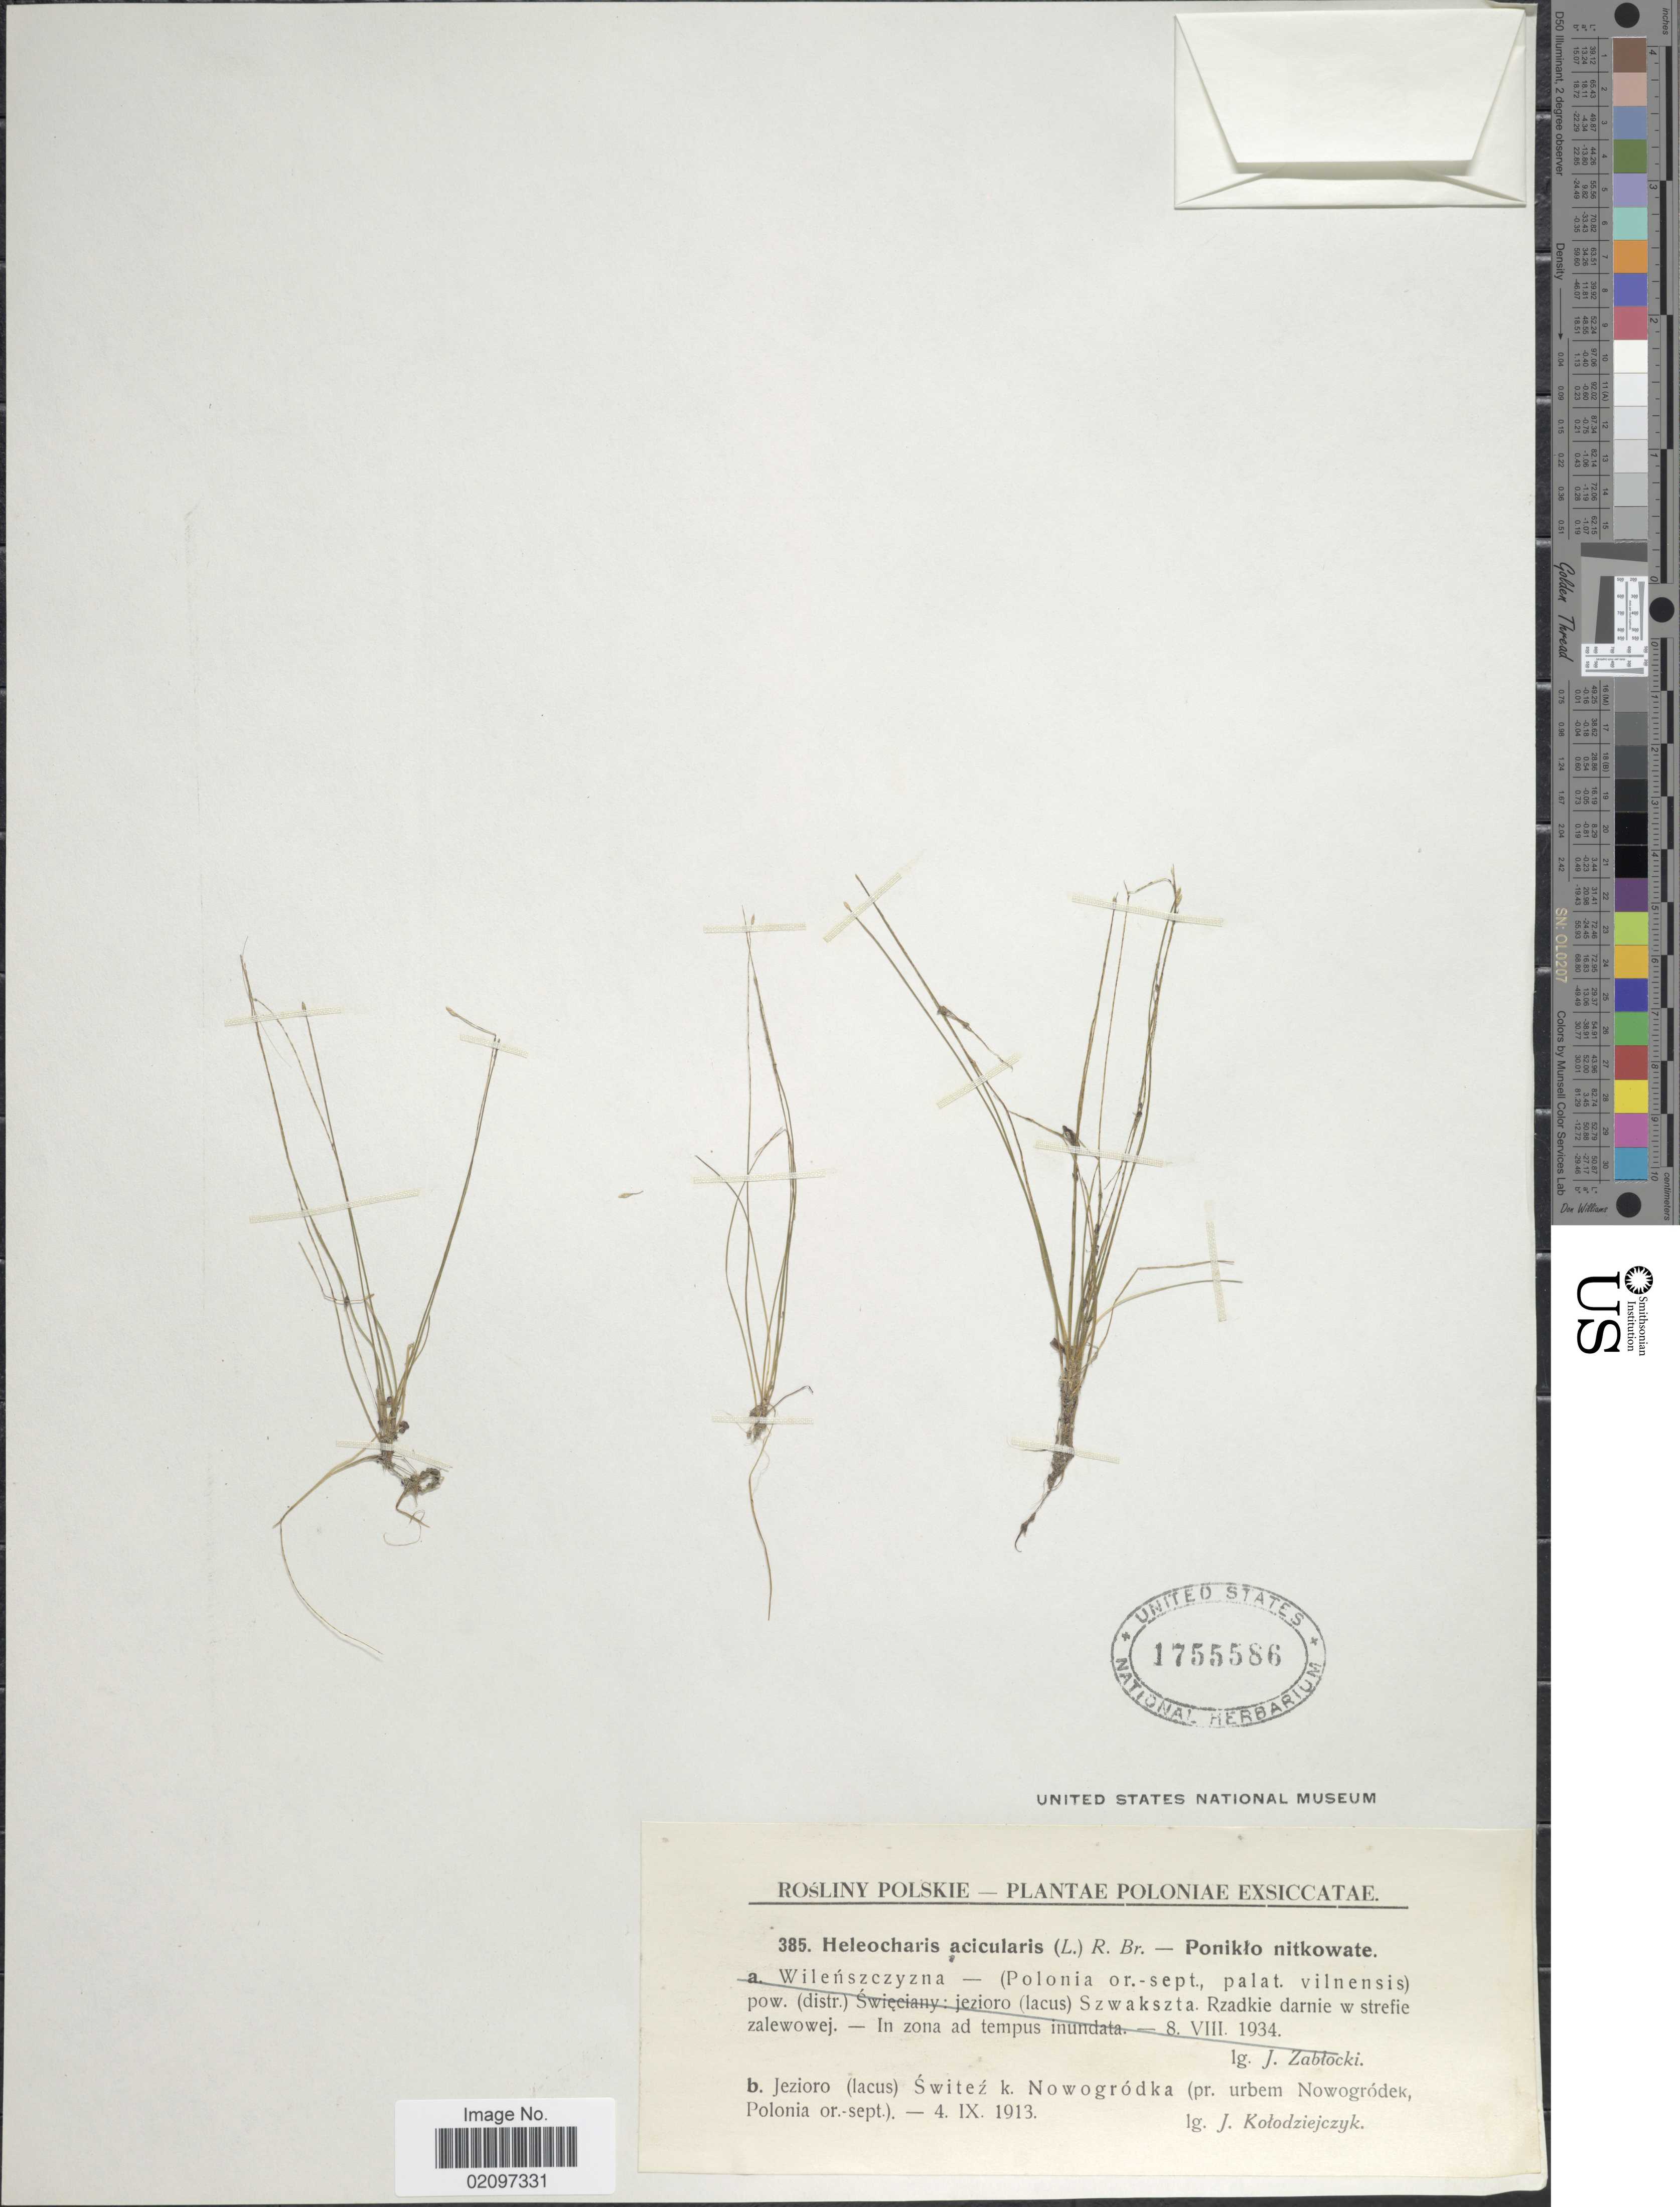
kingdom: Plantae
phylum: Tracheophyta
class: Liliopsida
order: Poales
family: Cyperaceae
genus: Eleocharis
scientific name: Eleocharis acicularis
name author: (L.) Roem. & Schult.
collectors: J. Kolodziejczyk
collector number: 385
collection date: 1913-09-04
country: Poland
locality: Poloniae. Jezioro (lacus) Switez k. Nowogrodka (pr. urbem Nowogrodek, Polonia or.-sept).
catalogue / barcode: US 1755586